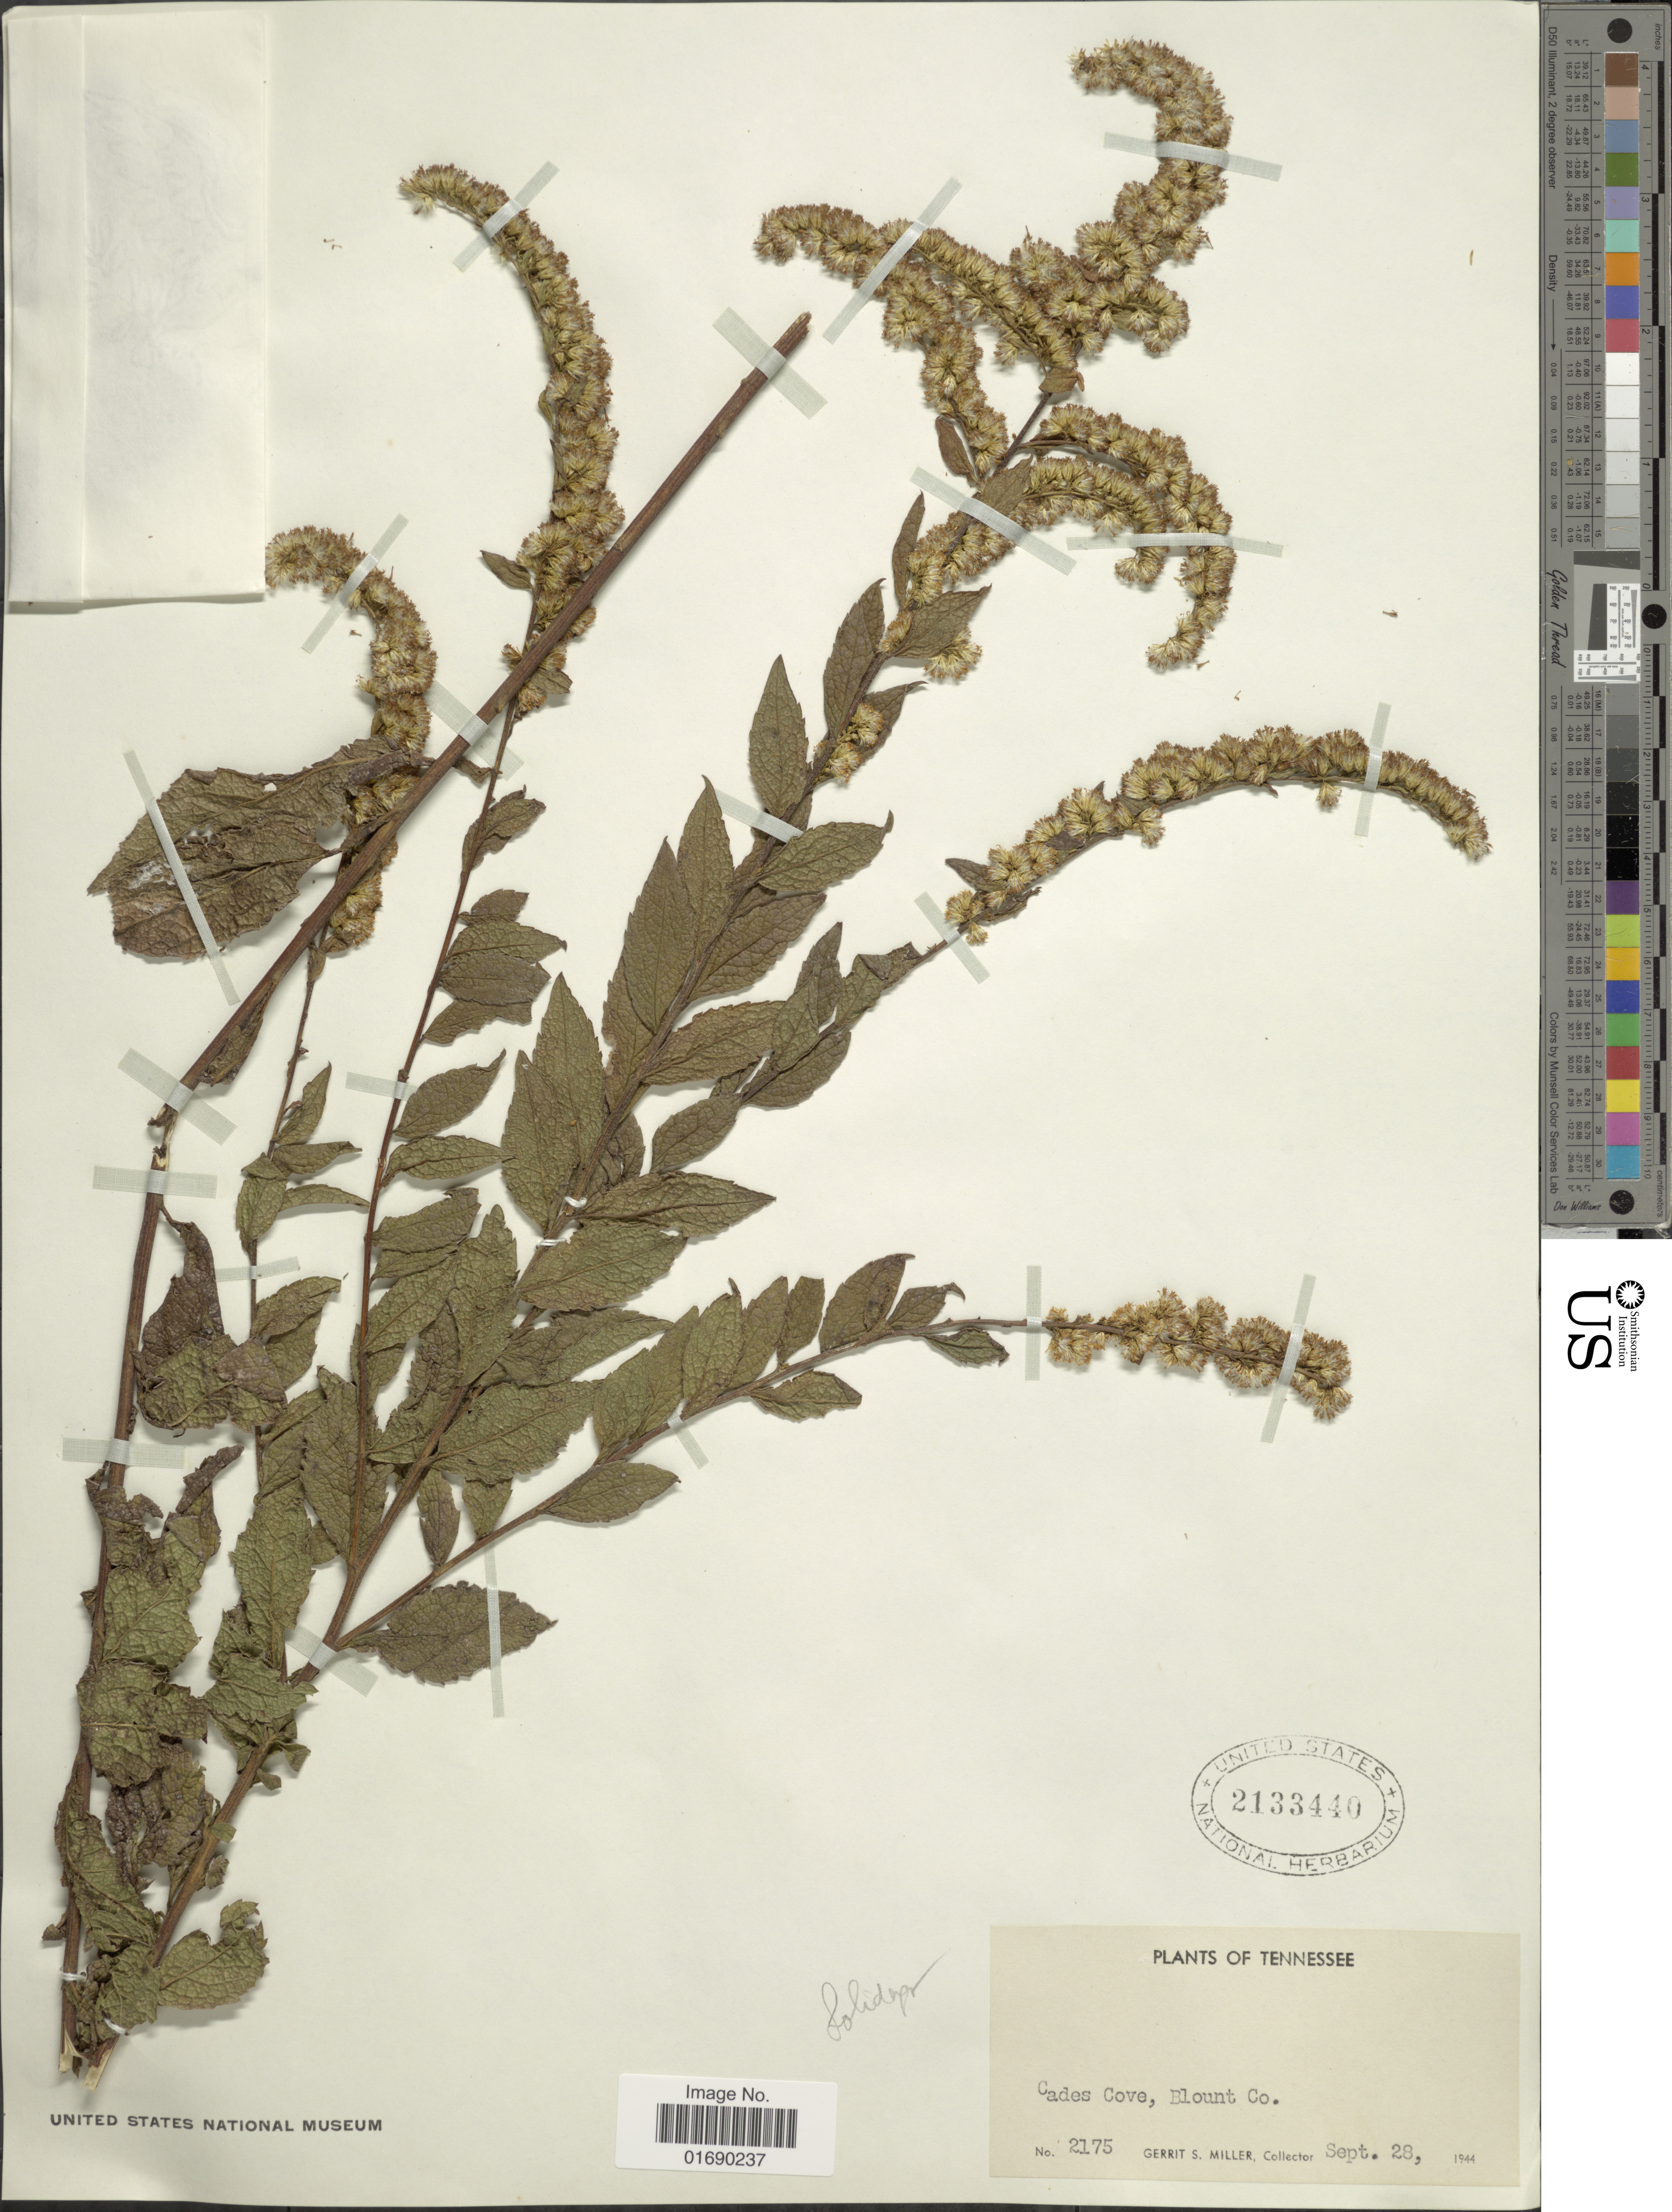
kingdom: Plantae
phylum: Tracheophyta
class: Magnoliopsida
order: Asterales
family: Asteraceae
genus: Solidago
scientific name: Solidago rugosa var. celtidifolia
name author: (Small) Fernald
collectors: G. S. Miller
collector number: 2175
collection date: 1944-09-28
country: United States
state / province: Tennessee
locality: Cades Cove, Blount Co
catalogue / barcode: US 2133440